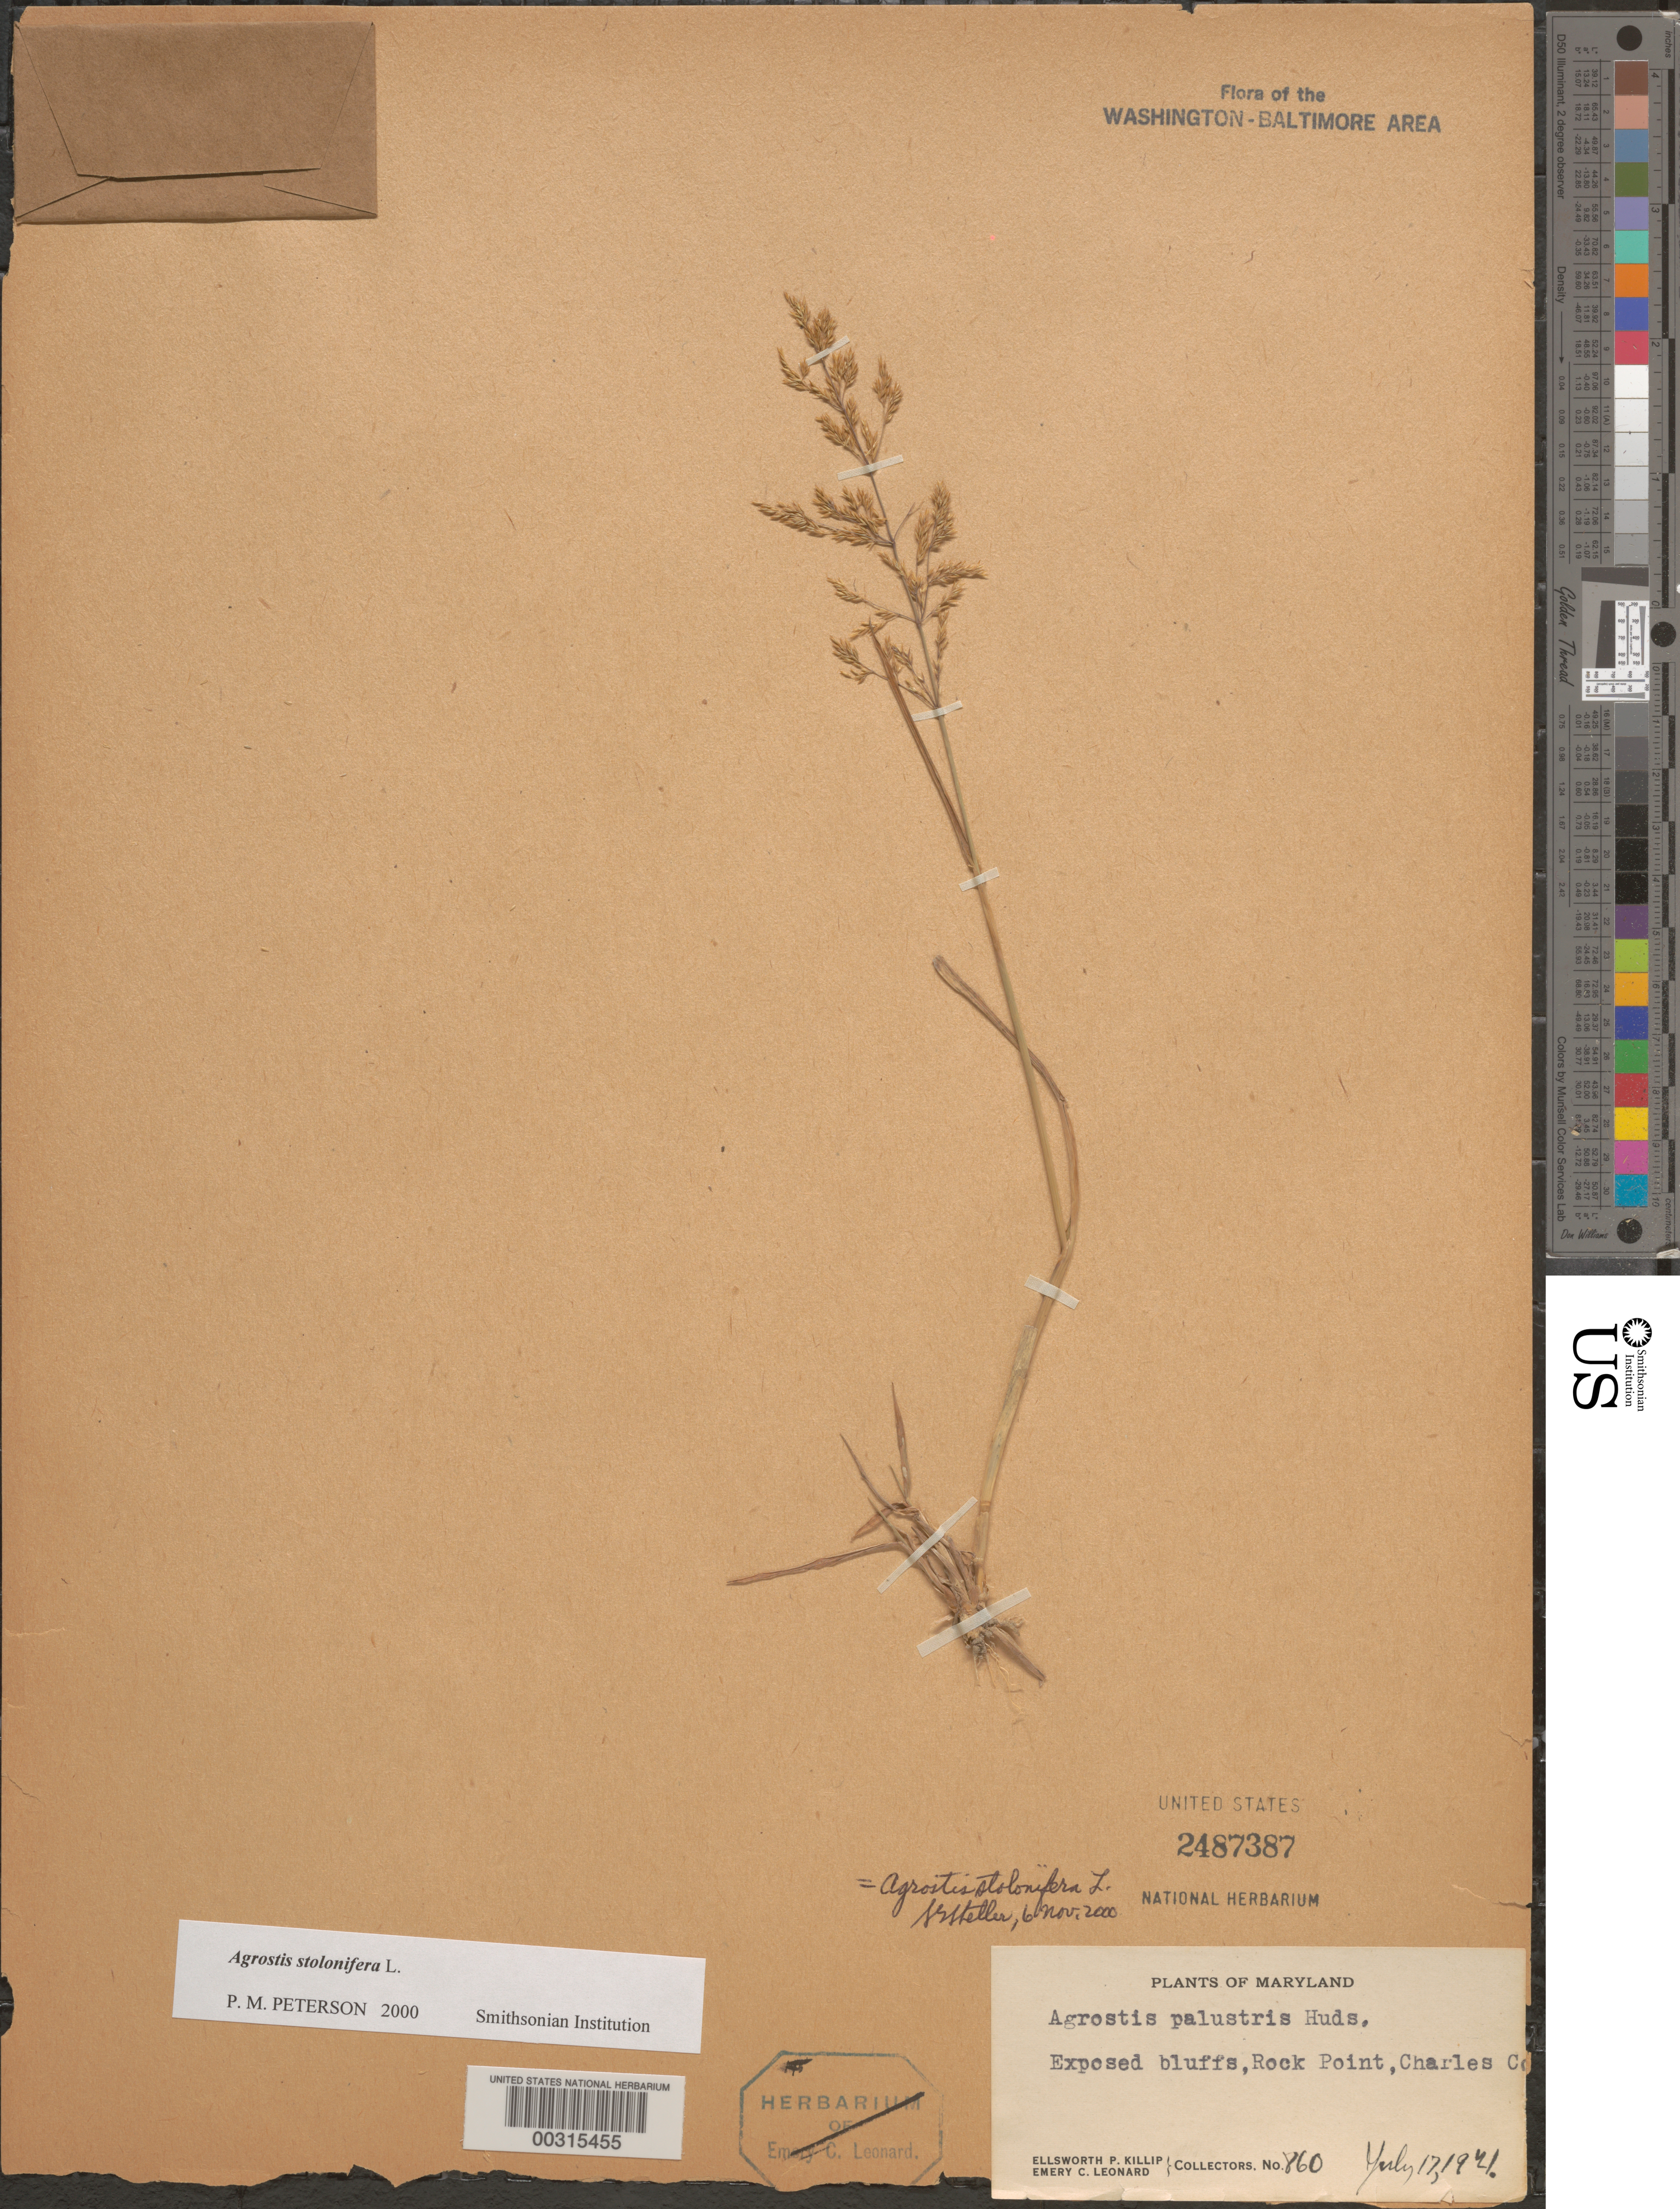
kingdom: Plantae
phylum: Tracheophyta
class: Liliopsida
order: Poales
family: Poaceae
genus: Agrostis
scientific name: Agrostis stolonifera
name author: L.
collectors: E. P. Killip & E. C. Leonard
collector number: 860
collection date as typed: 17 Jul 1921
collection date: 1921-07-17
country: United States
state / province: Maryland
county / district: Charles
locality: Rock Point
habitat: Exposed bluffs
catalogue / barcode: US 2487387